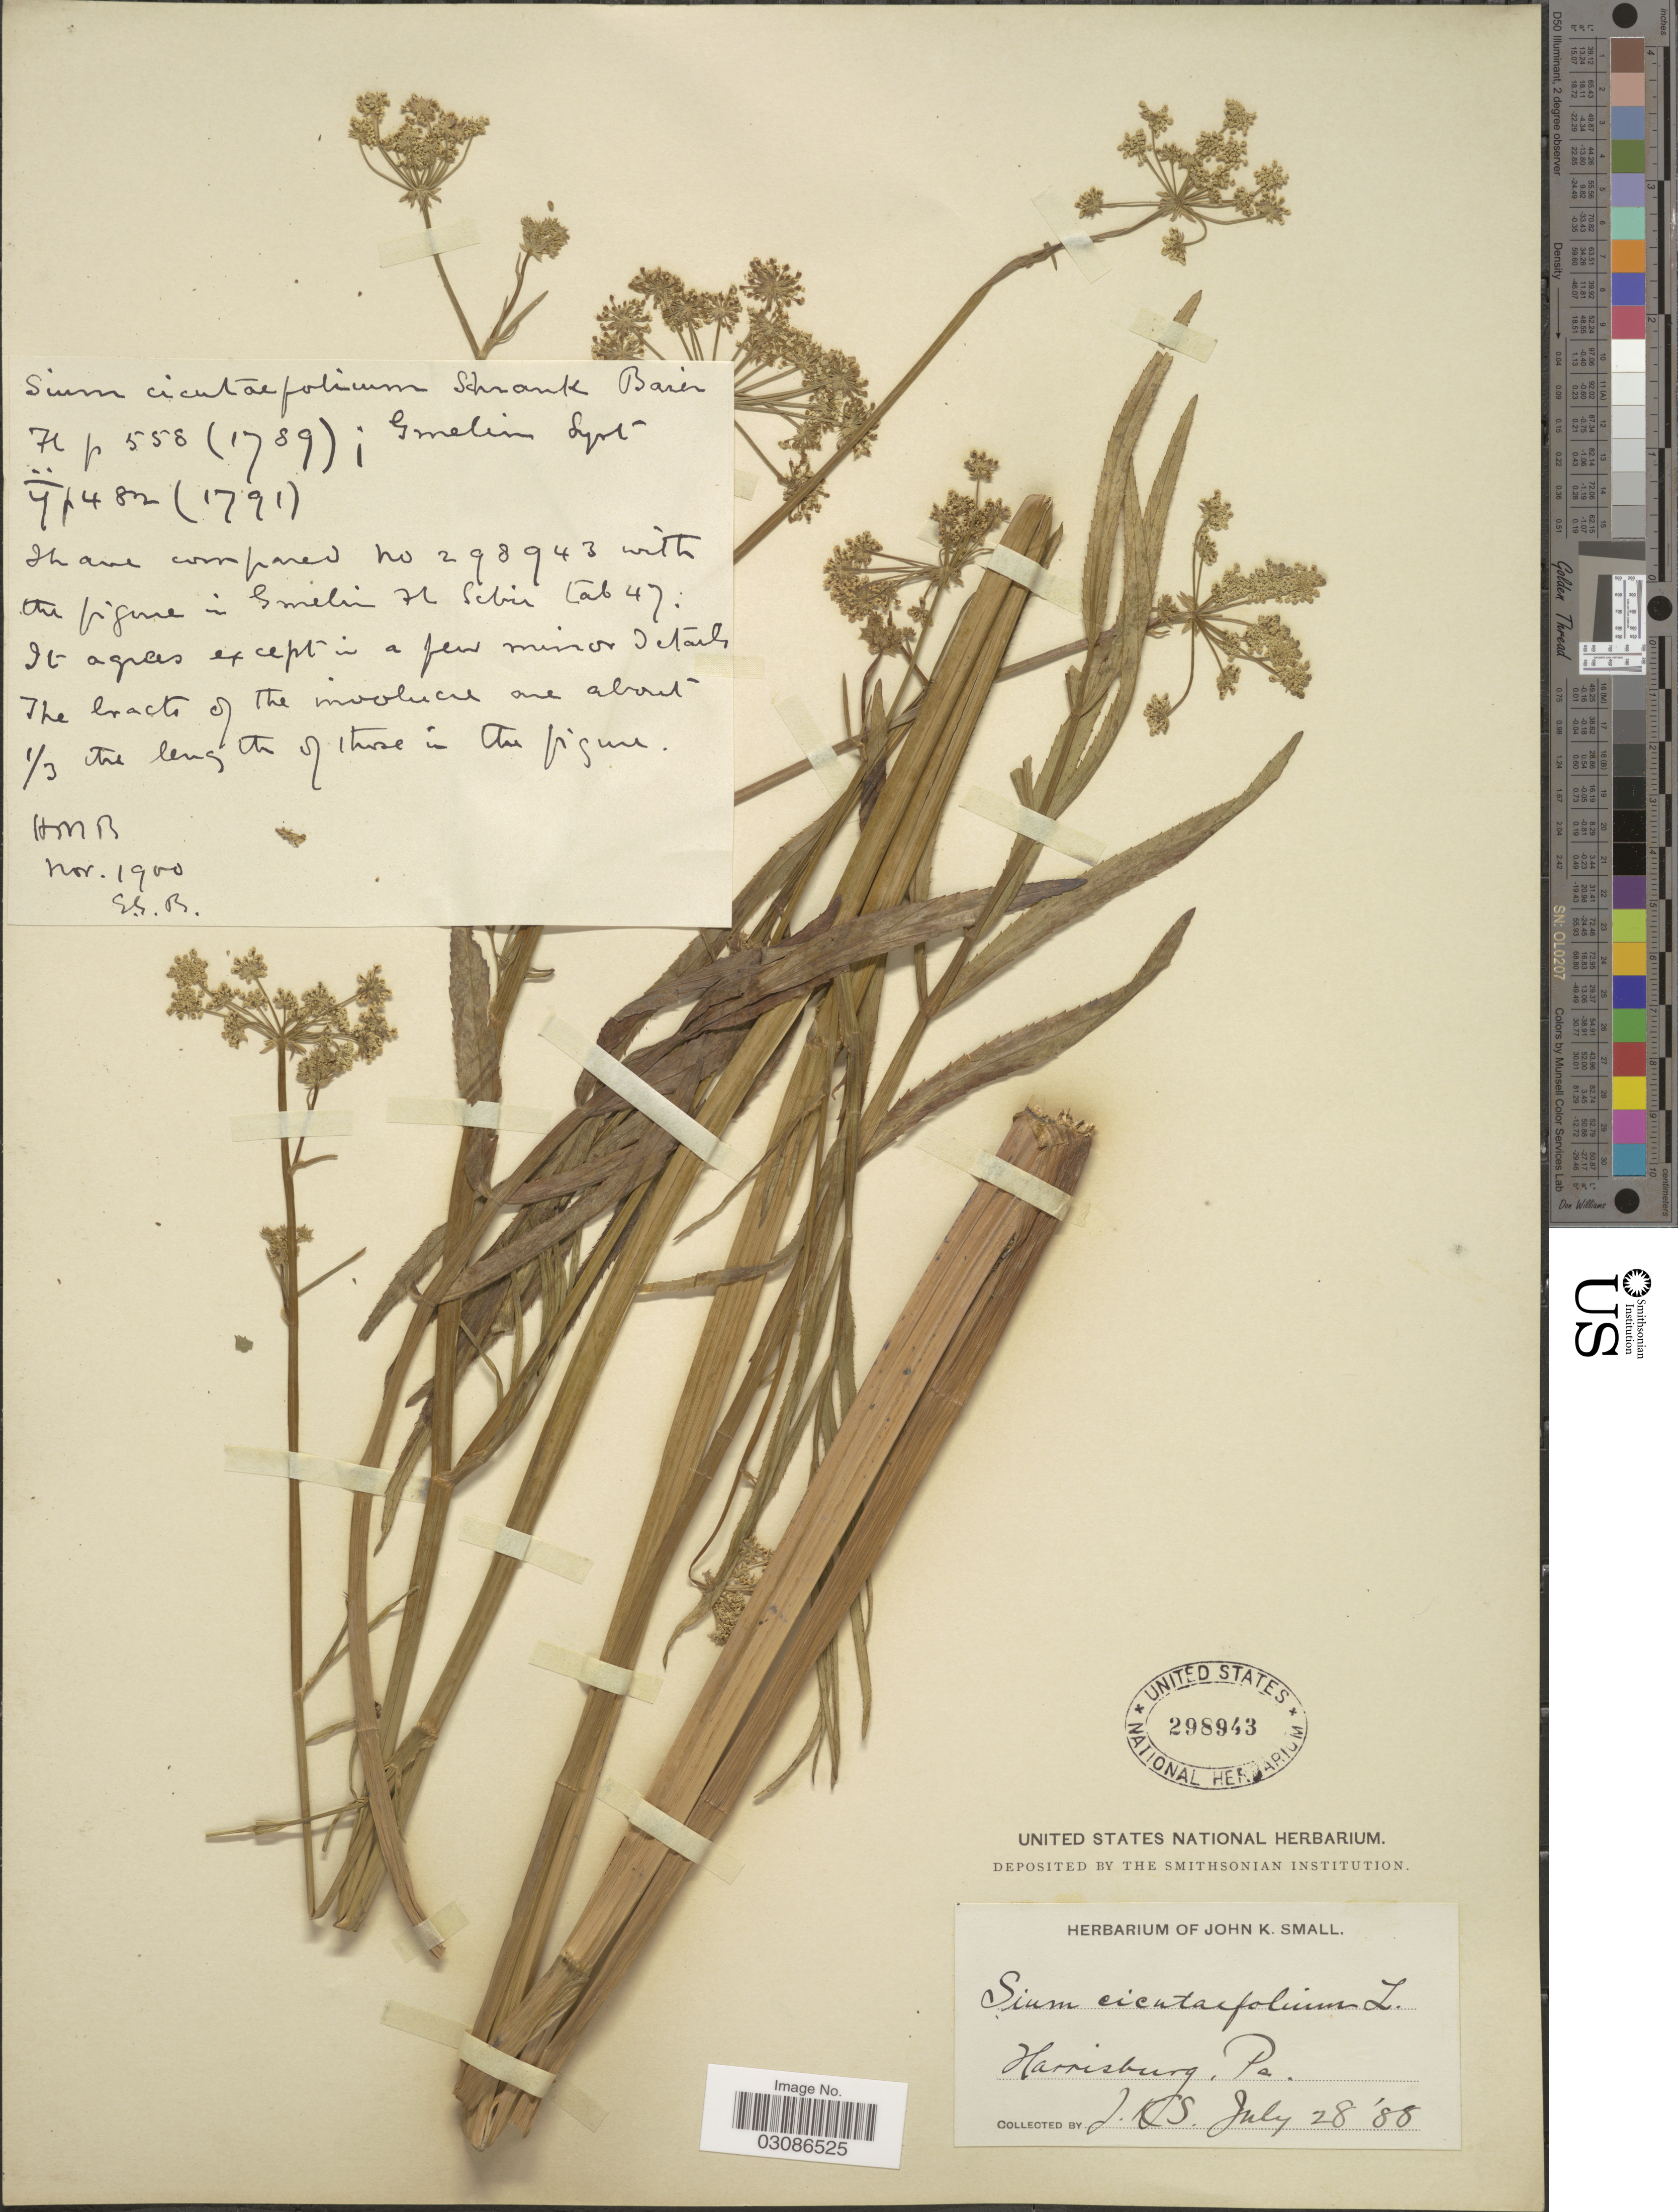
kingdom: Plantae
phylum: Tracheophyta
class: Magnoliopsida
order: Apiales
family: Apiaceae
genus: Sium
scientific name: Sium suave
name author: Walter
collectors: J. K. Small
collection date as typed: Transcribed d/m/y: 28/7/88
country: United States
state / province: Pennsylvania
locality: Harrisburg.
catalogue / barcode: US 298943